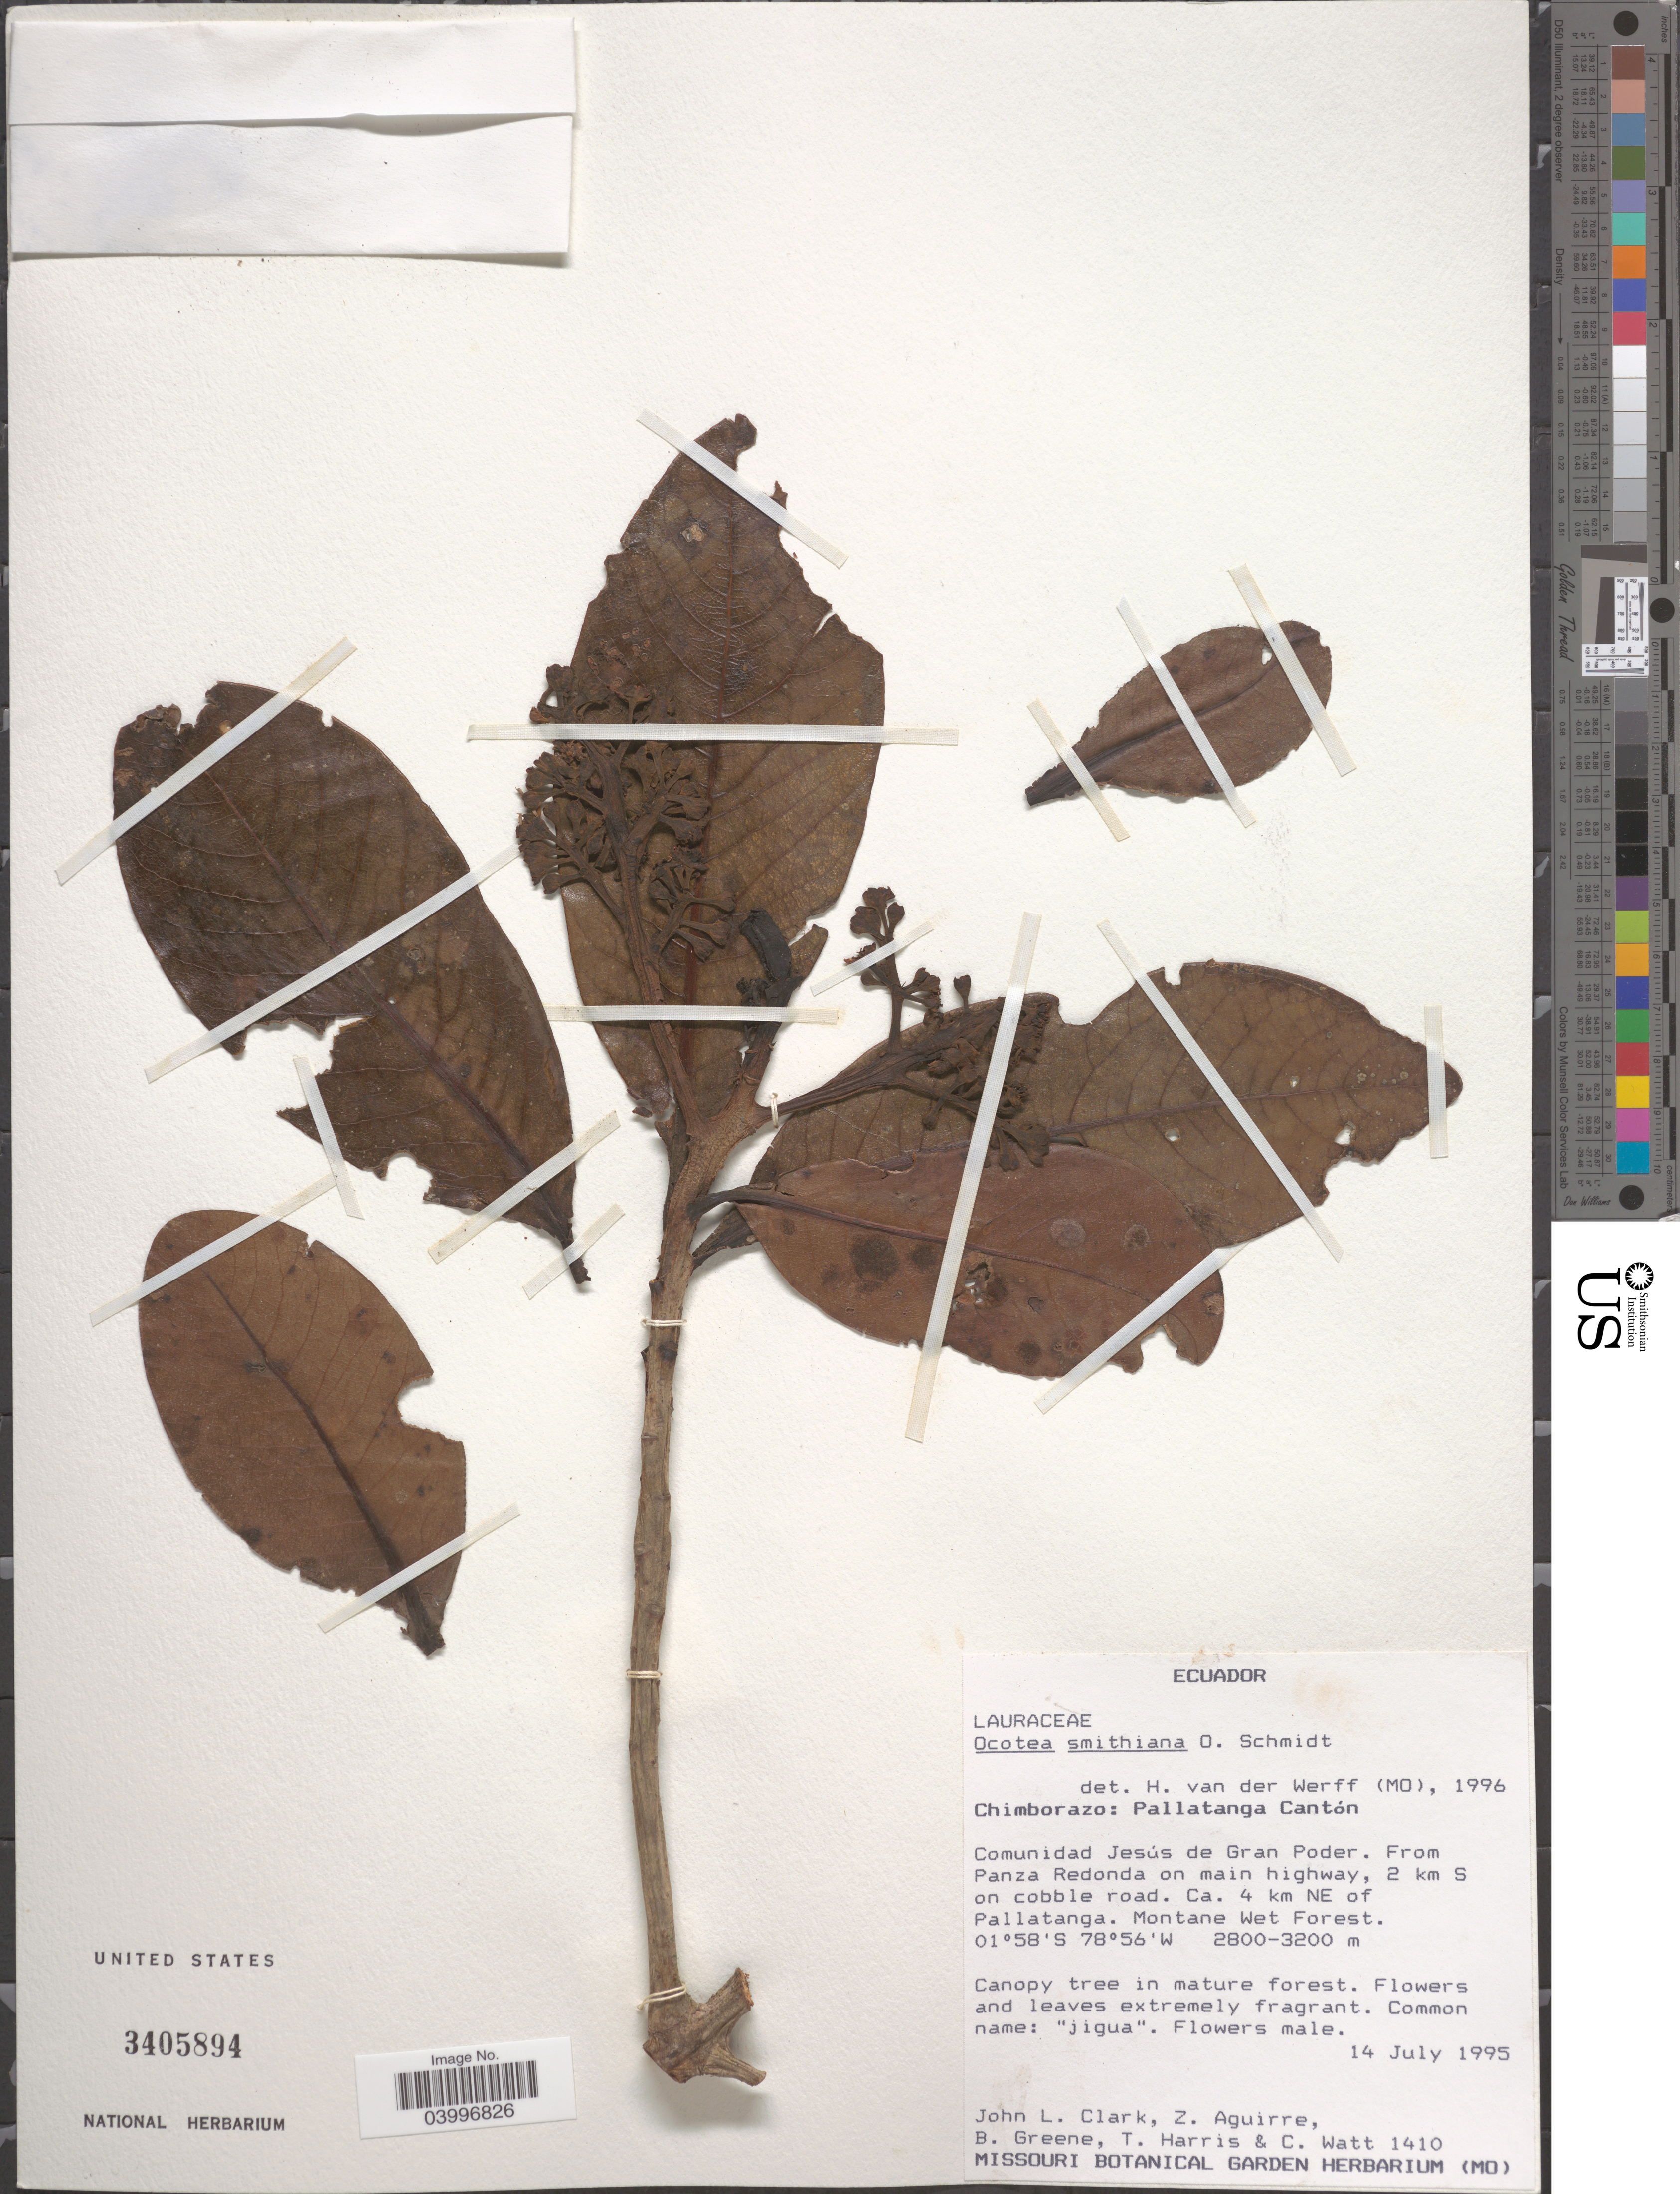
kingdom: Plantae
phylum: Tracheophyta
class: Magnoliopsida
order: Laurales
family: Lauraceae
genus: Ocotea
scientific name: Ocotea smithiana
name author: O.C. Schmidt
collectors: J. L. Clark, Z. Aguirre, B. Greene, T. Harris & C. Watt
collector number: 1410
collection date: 1995-07-14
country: Ecuador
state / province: Chimborazo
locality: Pallatanga Cantón. Comunidad Jesús de Gran Poder. From Panza Redonda on main highway, 2 km S on cobble road. Ca. 4 km NE of Pallatanga.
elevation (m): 2800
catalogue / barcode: US 3405894